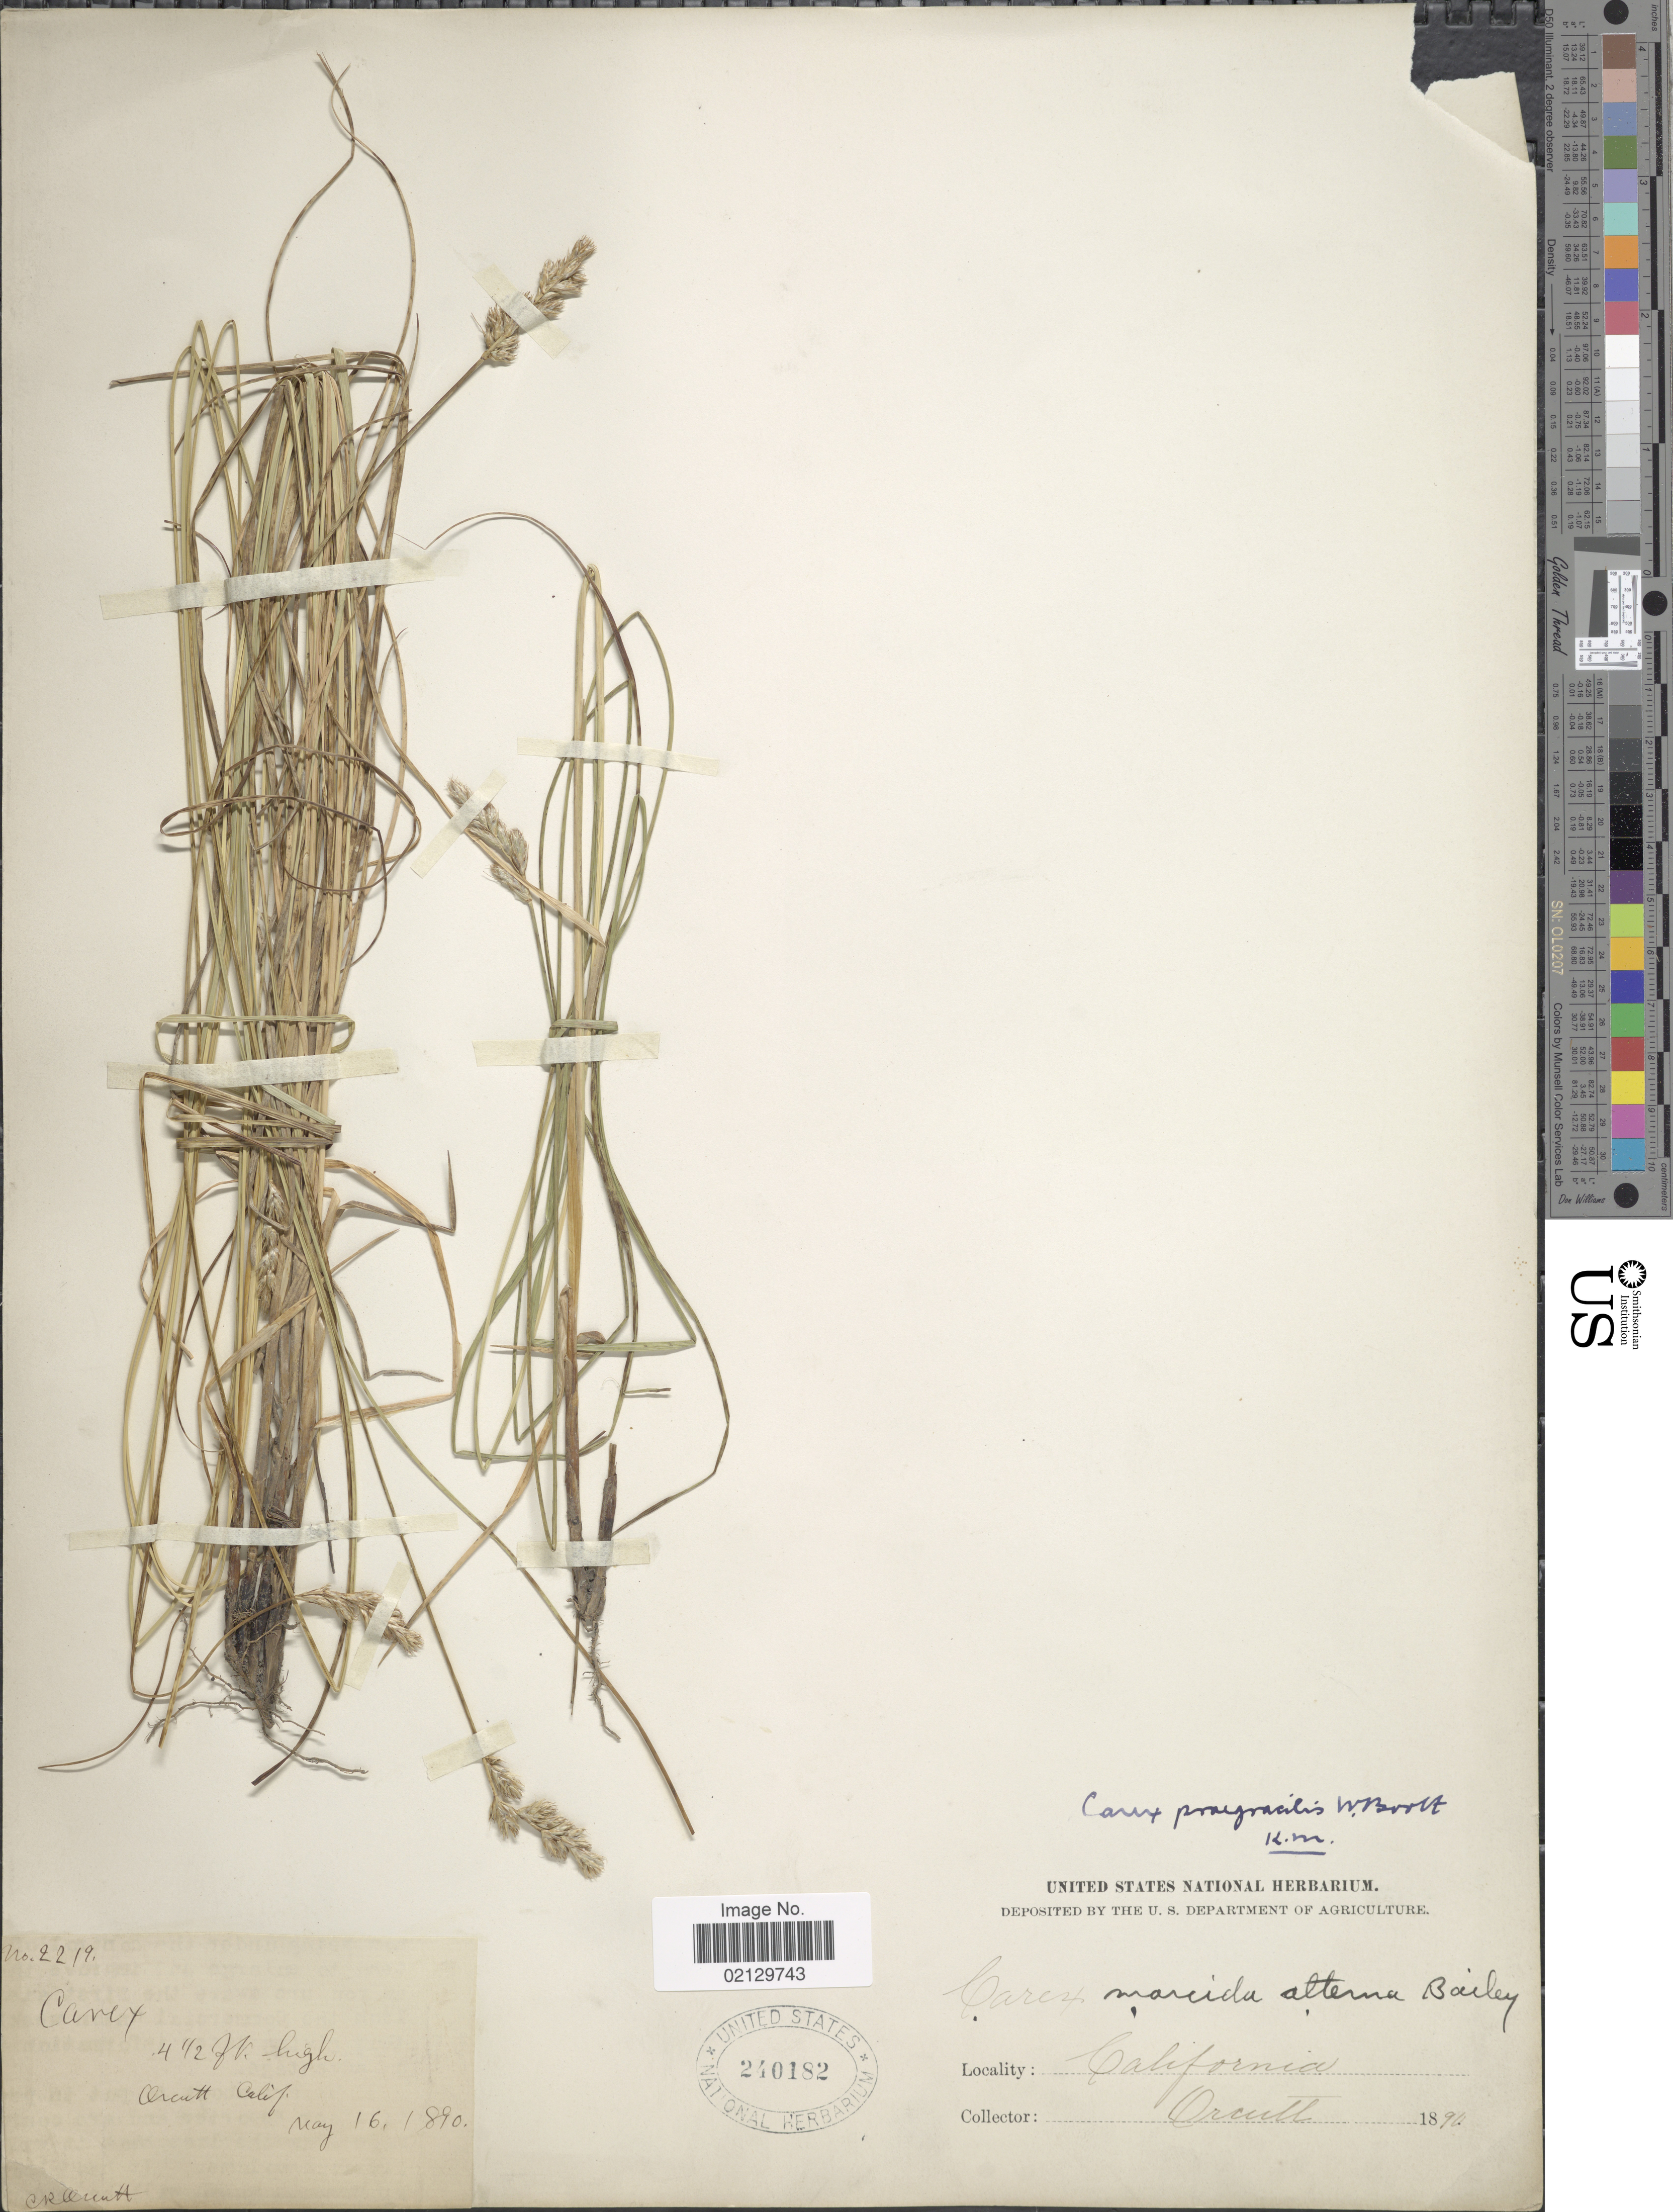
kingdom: Plantae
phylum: Tracheophyta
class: Liliopsida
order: Poales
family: Cyperaceae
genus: Carex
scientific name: Carex praegracilis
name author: W. Boott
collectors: C. R. Orcutt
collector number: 2219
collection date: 1890-05-16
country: United States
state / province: California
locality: California.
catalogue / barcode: US 240182